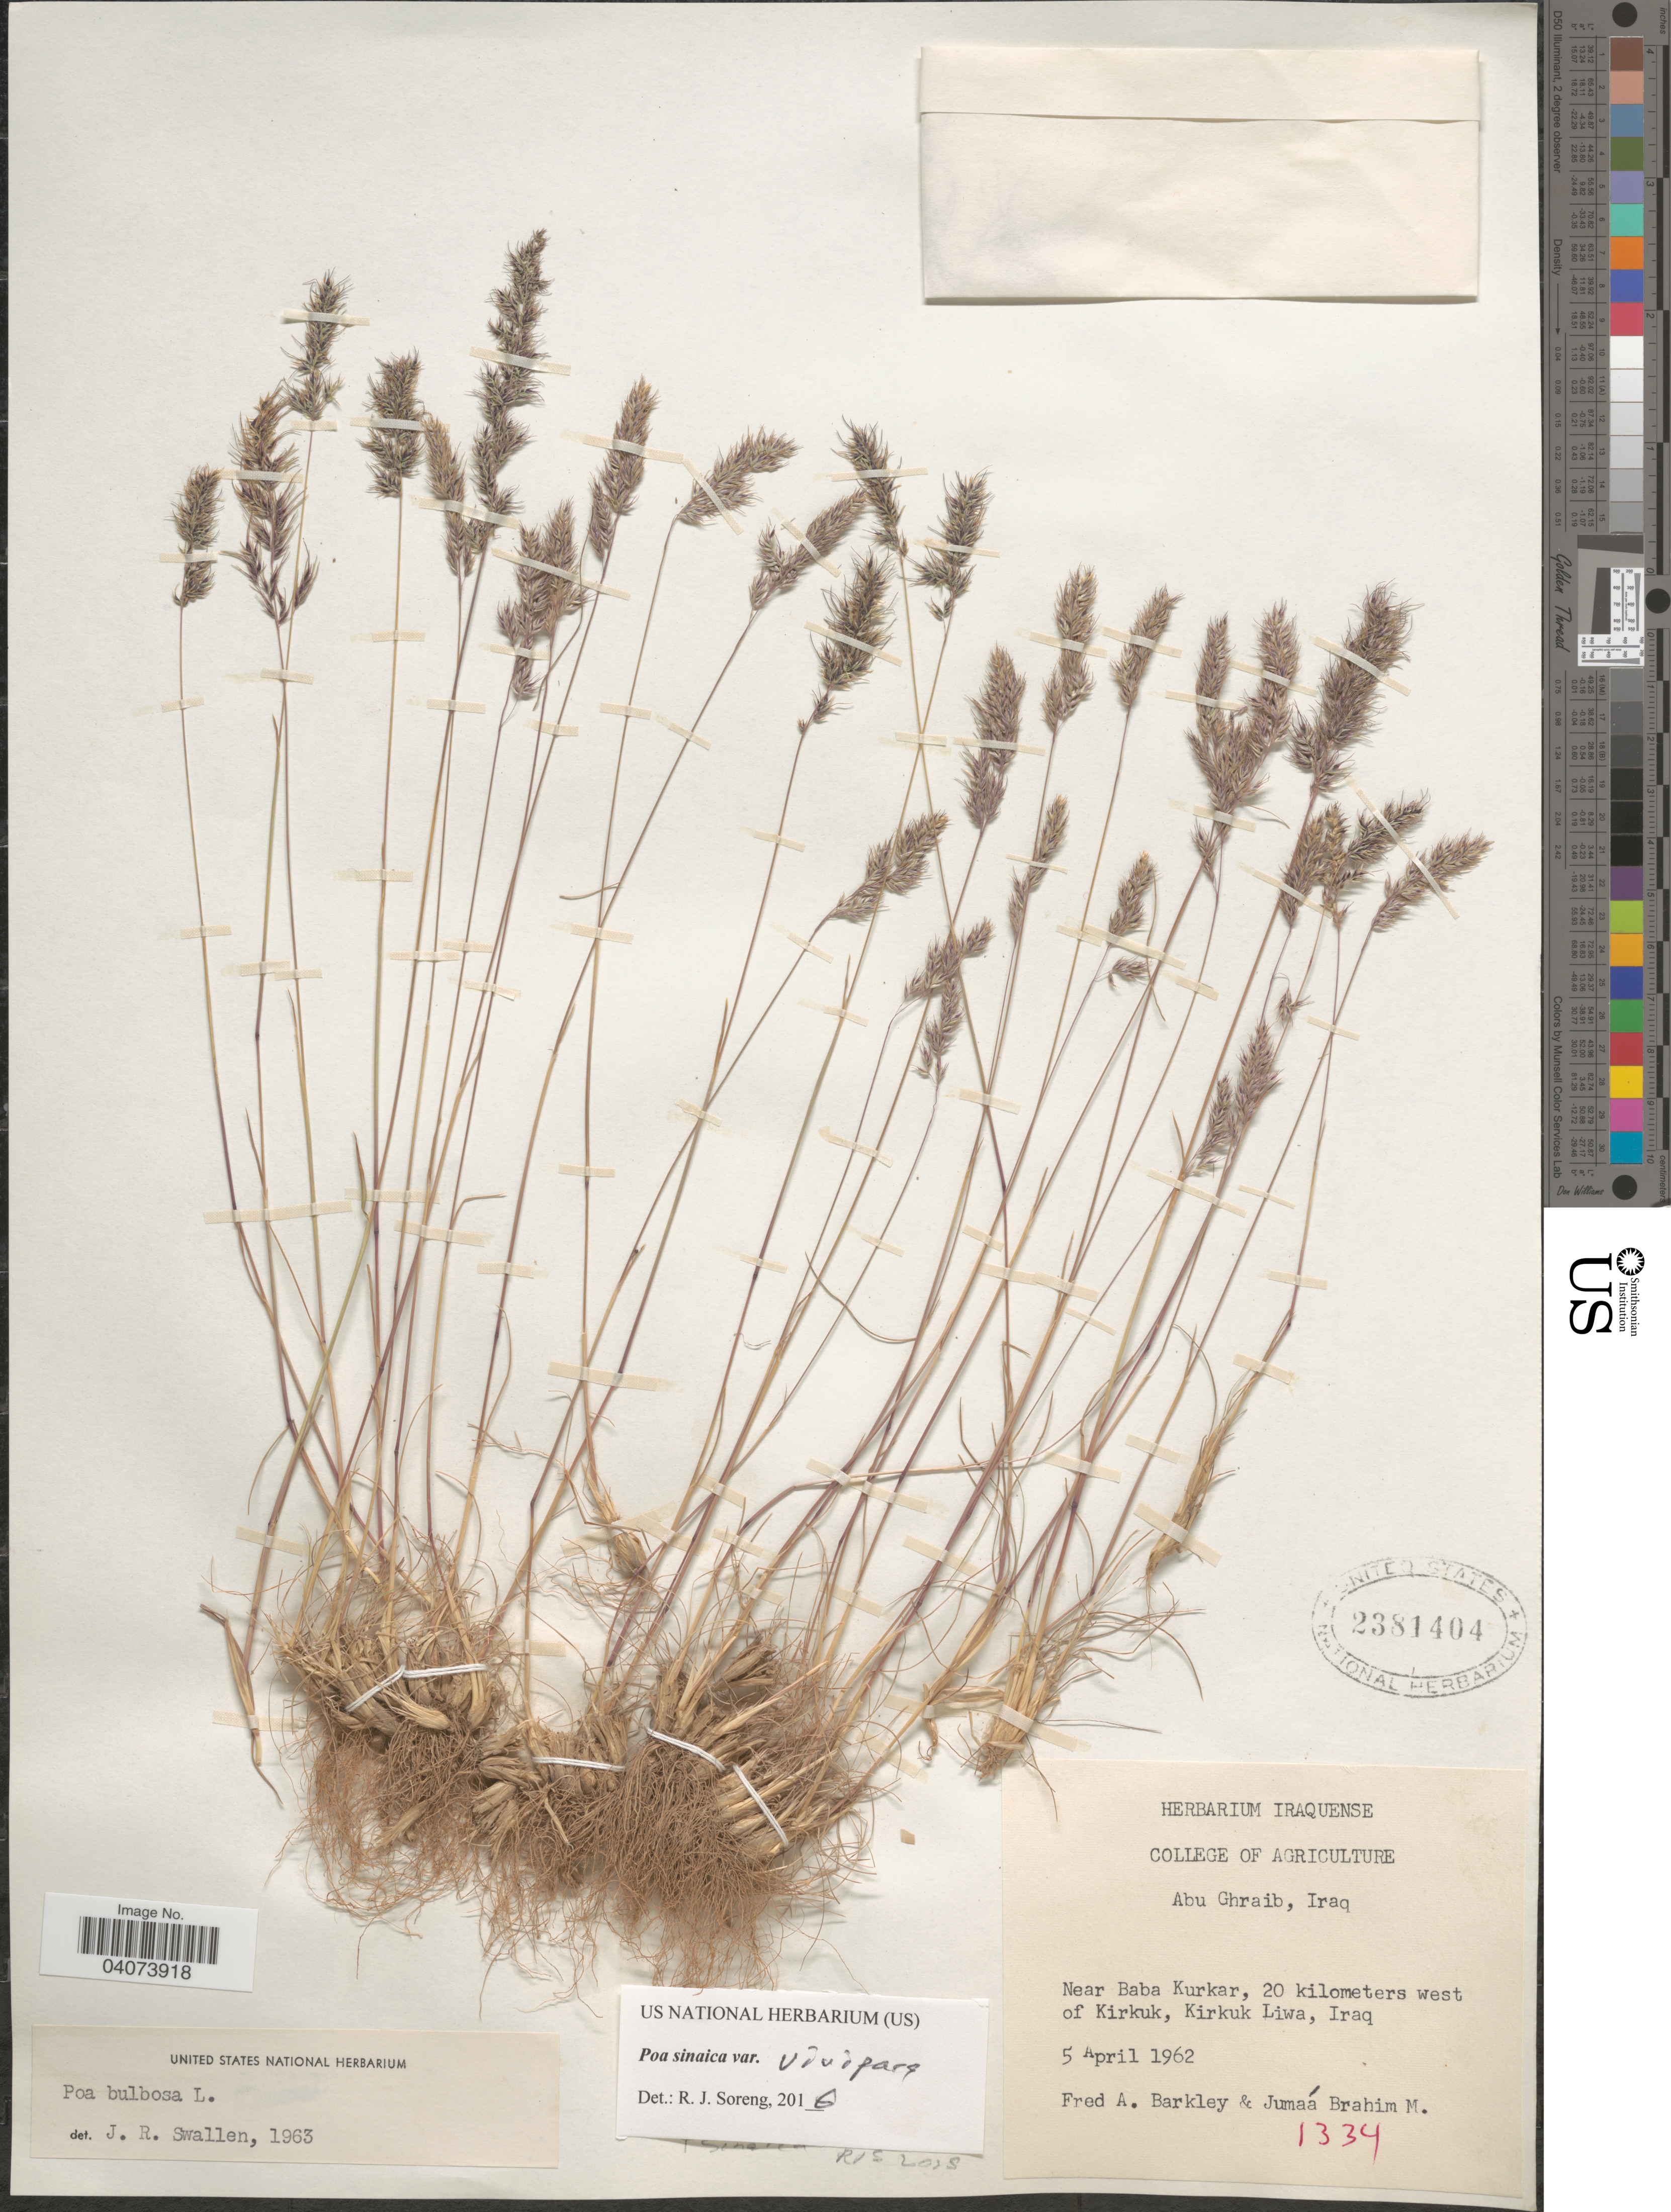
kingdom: Plantae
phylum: Tracheophyta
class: Liliopsida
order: Poales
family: Poaceae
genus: Poa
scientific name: Poa sinaica var. vivipara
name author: Täckh.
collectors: F. A. Barkley & J. B. Mohamed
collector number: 1334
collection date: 1962-04-05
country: Iraq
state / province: Kirkūk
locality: Near Baba Kurkar, 20 kilometers west of Kirkuk, Kirkuk Liwa.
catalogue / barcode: US 2381404